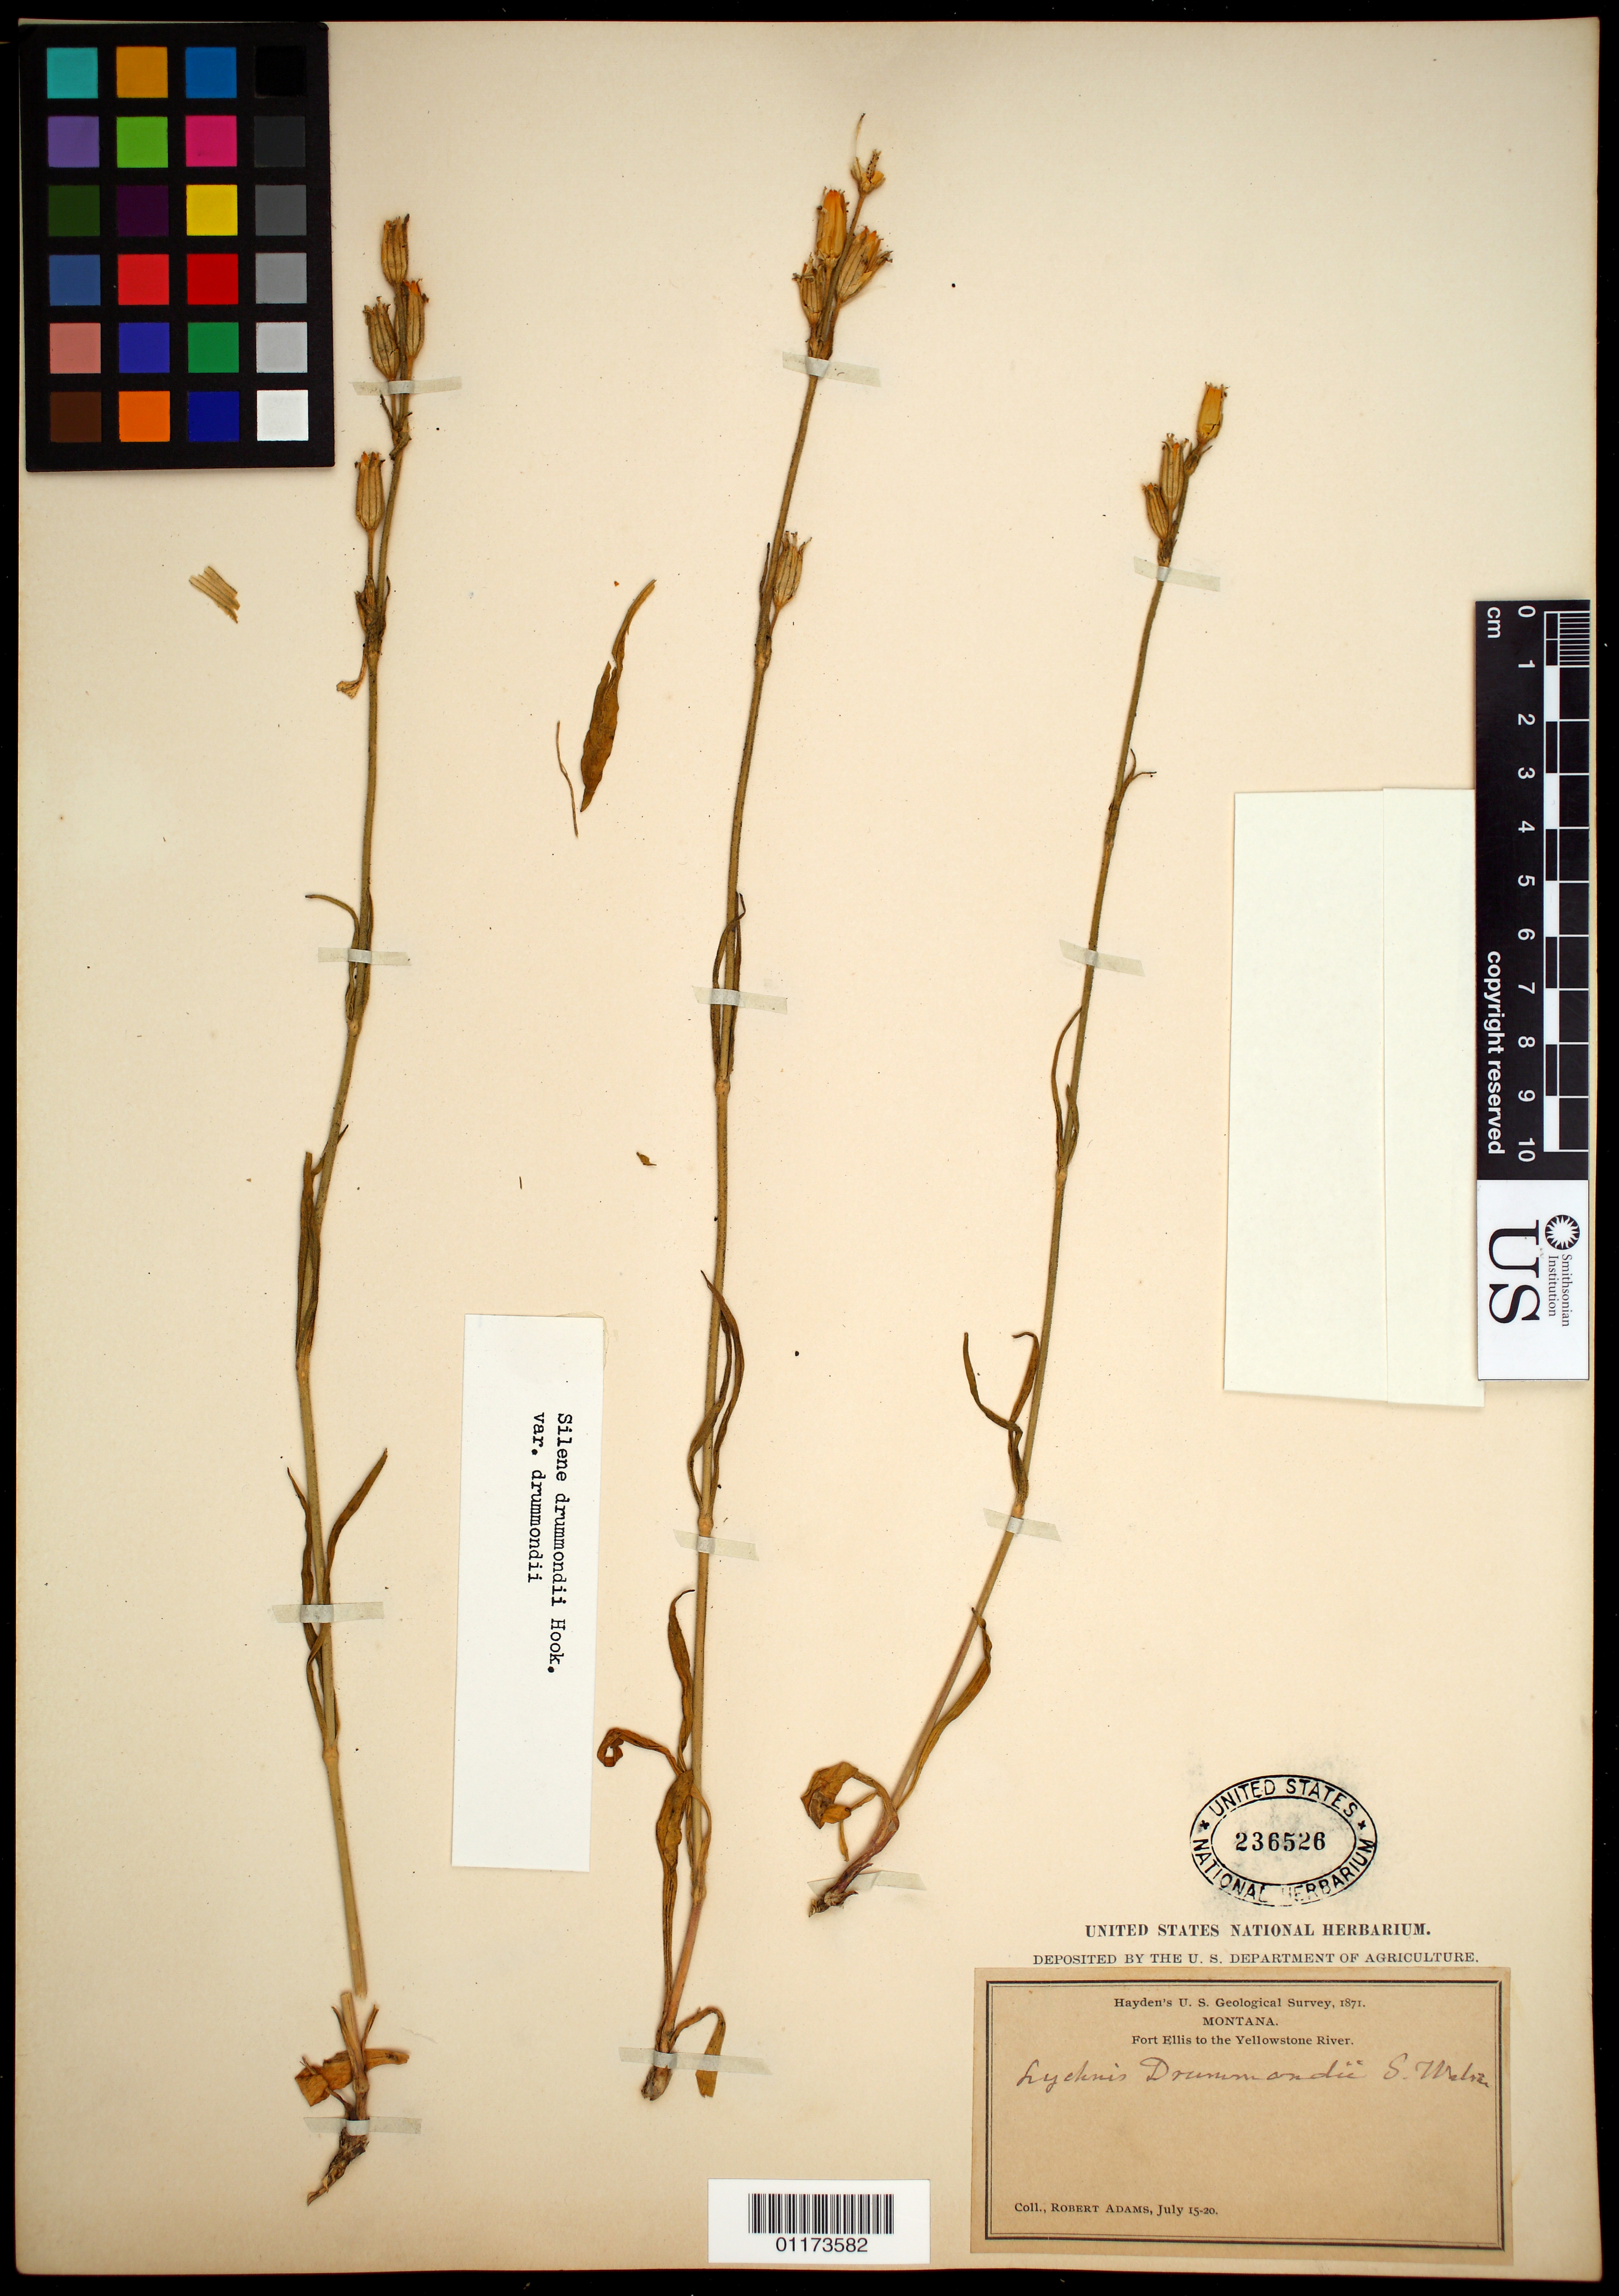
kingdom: Plantae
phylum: Tracheophyta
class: Magnoliopsida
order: Caryophyllales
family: Caryophyllaceae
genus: Silene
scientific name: Silene drummondii var. drummondii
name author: Hook.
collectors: R. Adams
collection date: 1871-07-15/1871-07-20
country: United States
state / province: Montana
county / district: Gallatin / Park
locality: Between Ft. Ellis and the Yellowstone.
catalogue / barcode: US 236526